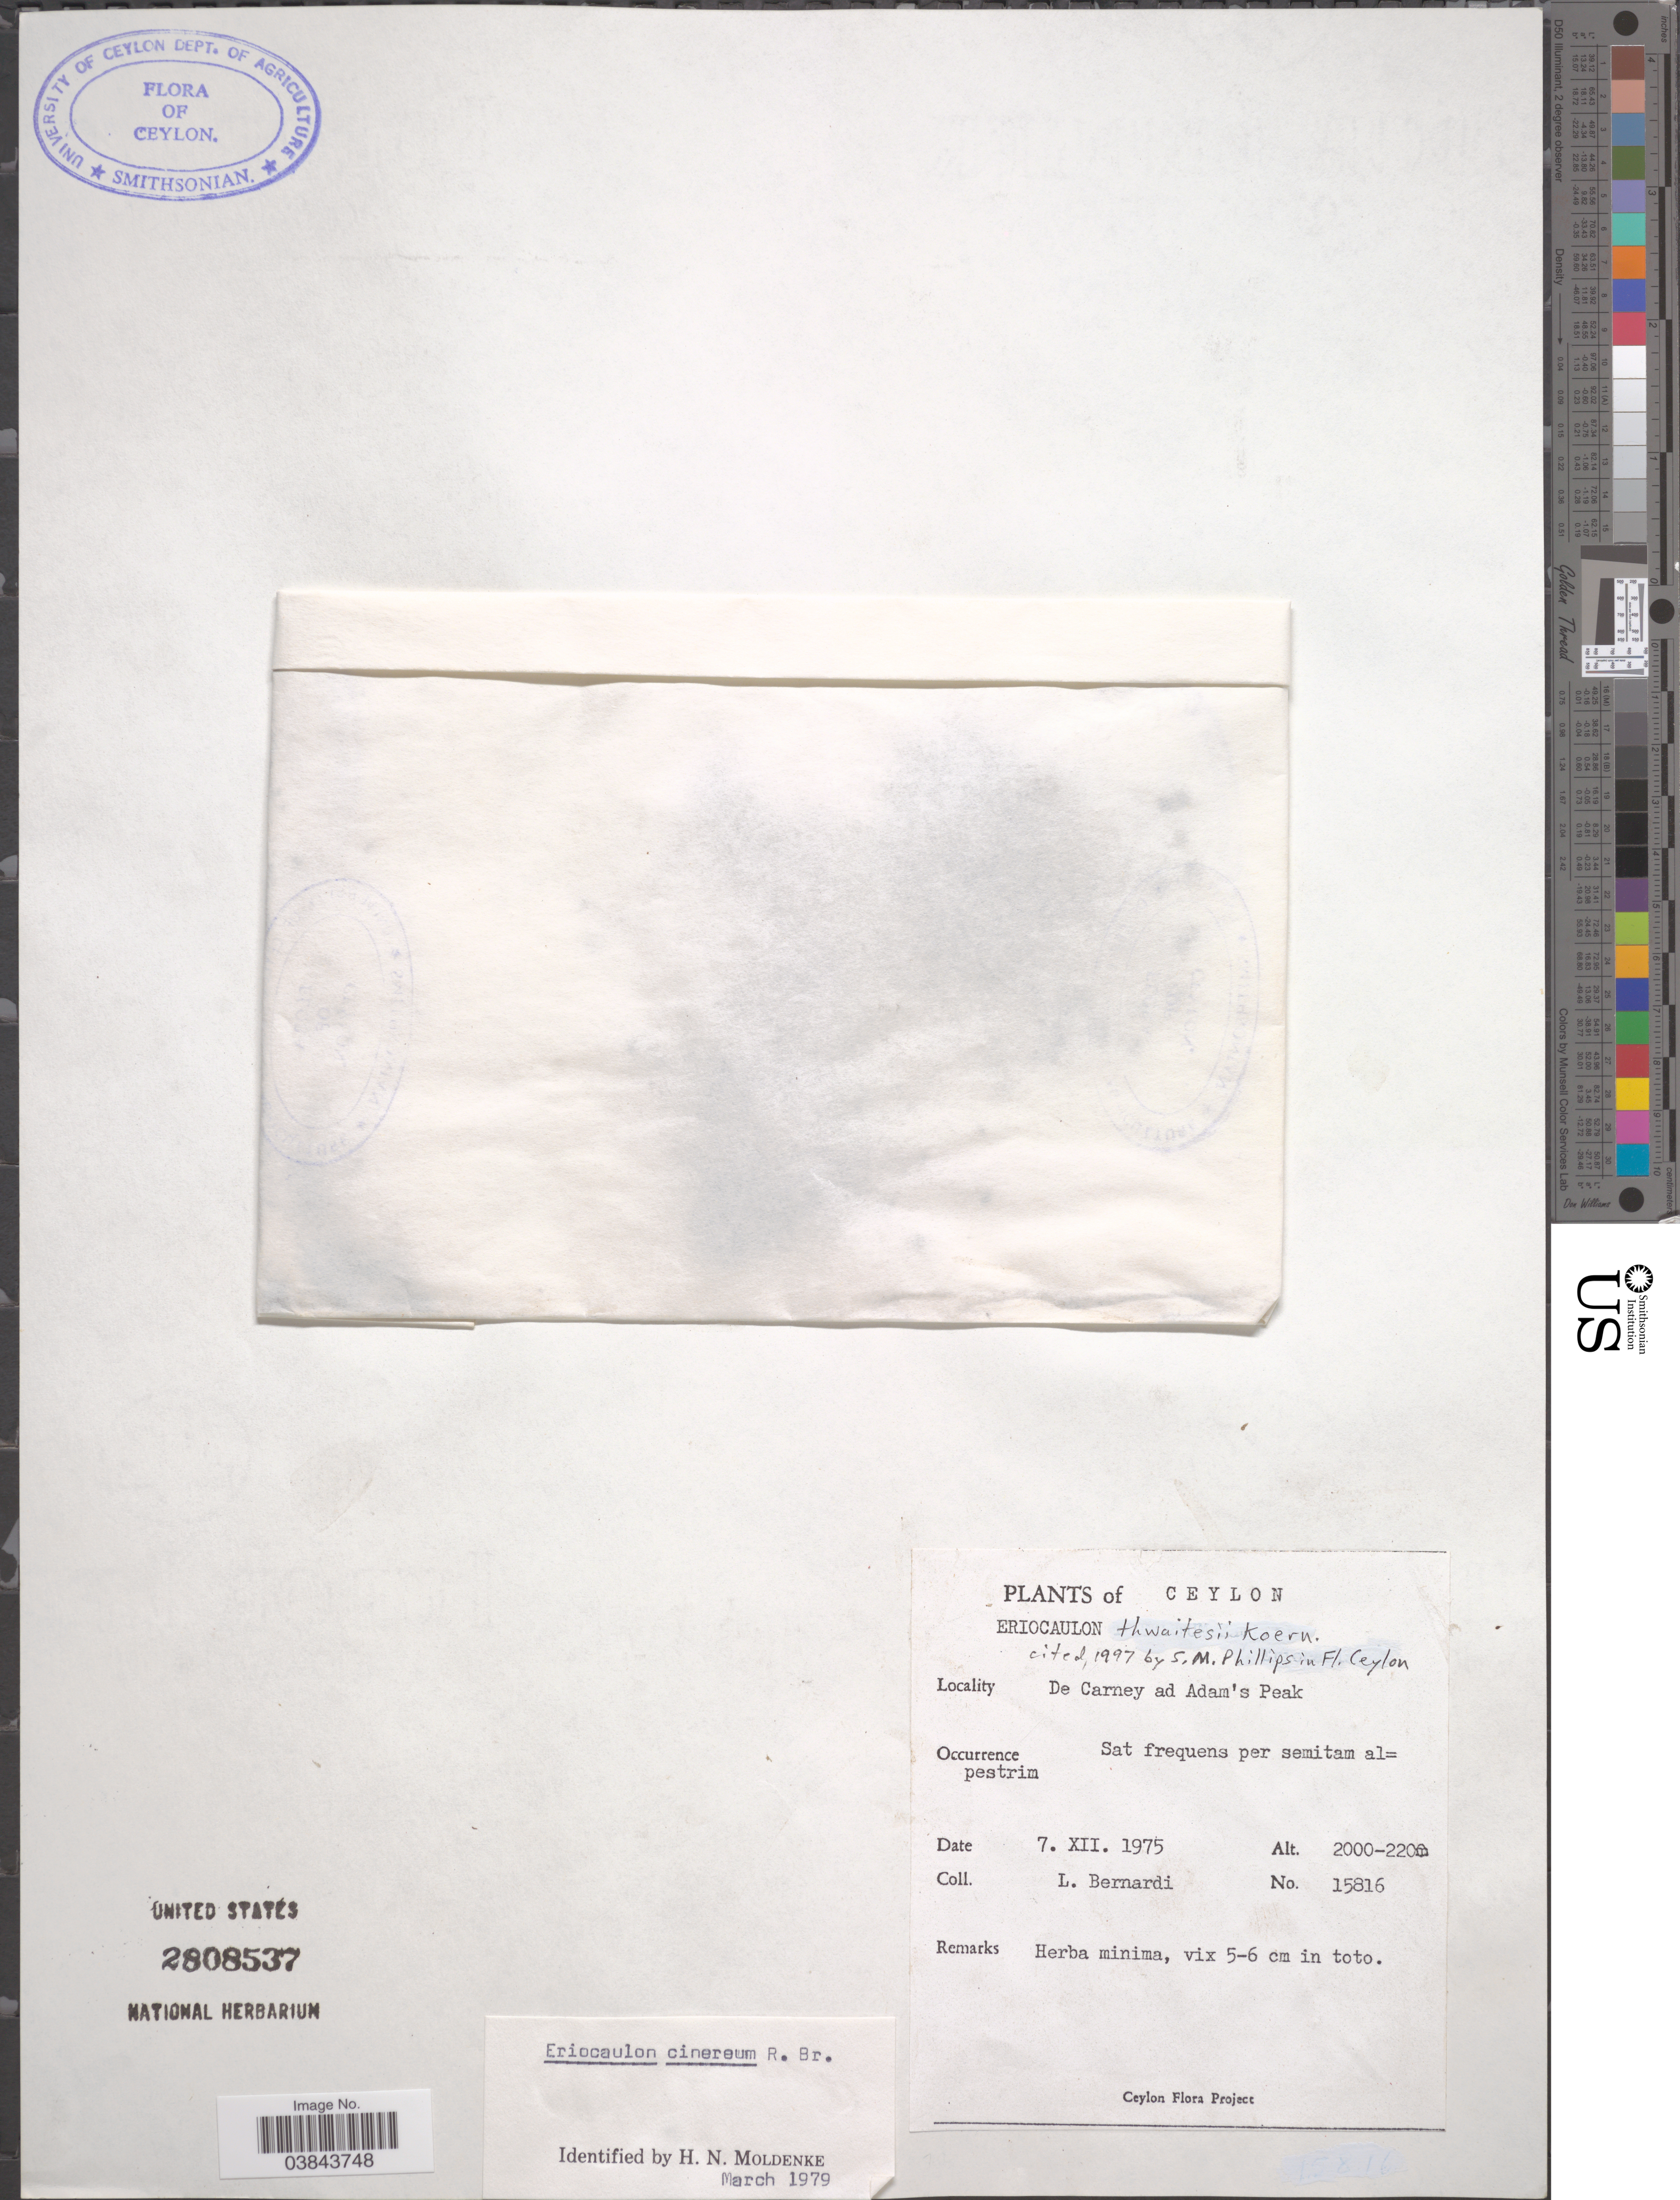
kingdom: Plantae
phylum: Tracheophyta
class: Liliopsida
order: Poales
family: Eriocaulaceae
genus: Eriocaulon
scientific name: Eriocaulon thwaitesii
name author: Körn.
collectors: L. Bernardi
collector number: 15816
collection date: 1975-12-07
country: Sri Lanka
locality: Ceylon. De Carney ad Adam's Peak. Sat frequens per semitam al=pestrim.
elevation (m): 2000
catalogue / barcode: US 2808537